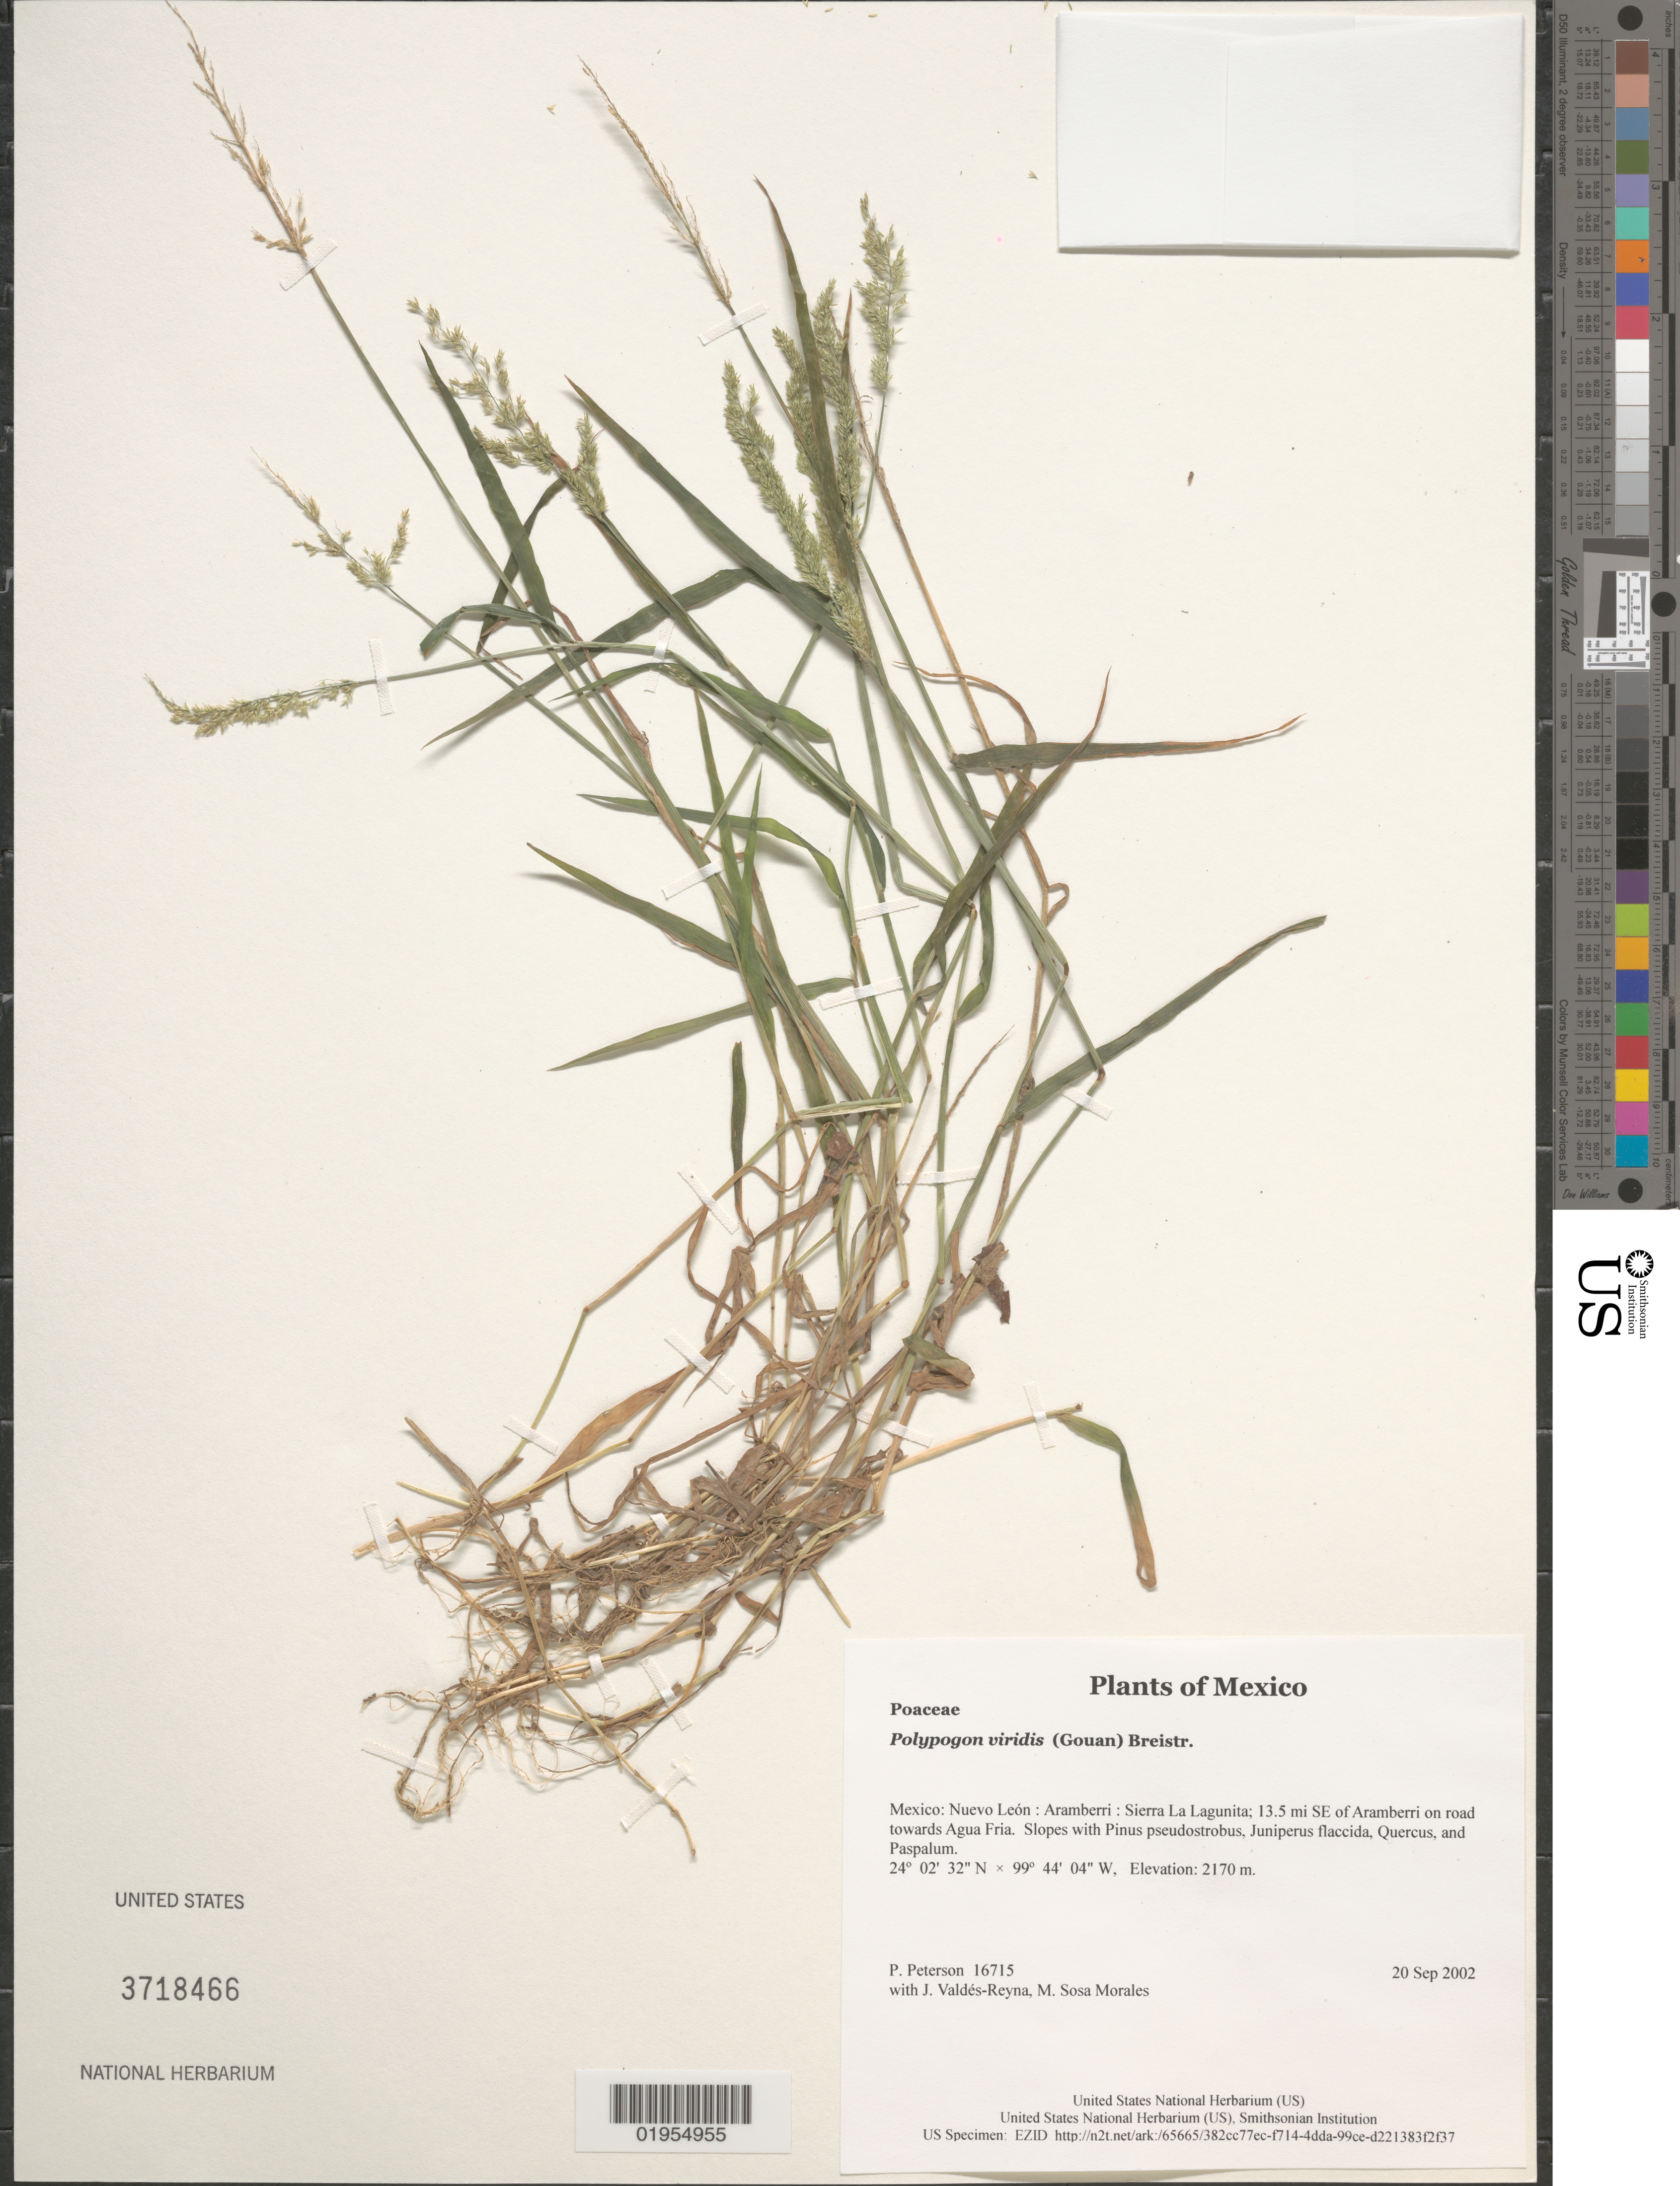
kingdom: Plantae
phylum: Tracheophyta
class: Liliopsida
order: Poales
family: Poaceae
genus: Polypogon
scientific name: Polypogon viridis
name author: (Gouan) Breistroffer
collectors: P. M. Peterson, J. Valdés-Reyna & M. Sosa Morales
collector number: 16715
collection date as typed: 20 Sep 2002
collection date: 2002-09-20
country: Mexico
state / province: Nuevo León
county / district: Aramberri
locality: Sierra La Lagunita; 13.5 mi SE of Aramberri on road towards Agua Fria. Slopes with Pinus pseudostrobus, Juniperus flaccida, Quercus, and Paspalum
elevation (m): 2170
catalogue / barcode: US 3718466